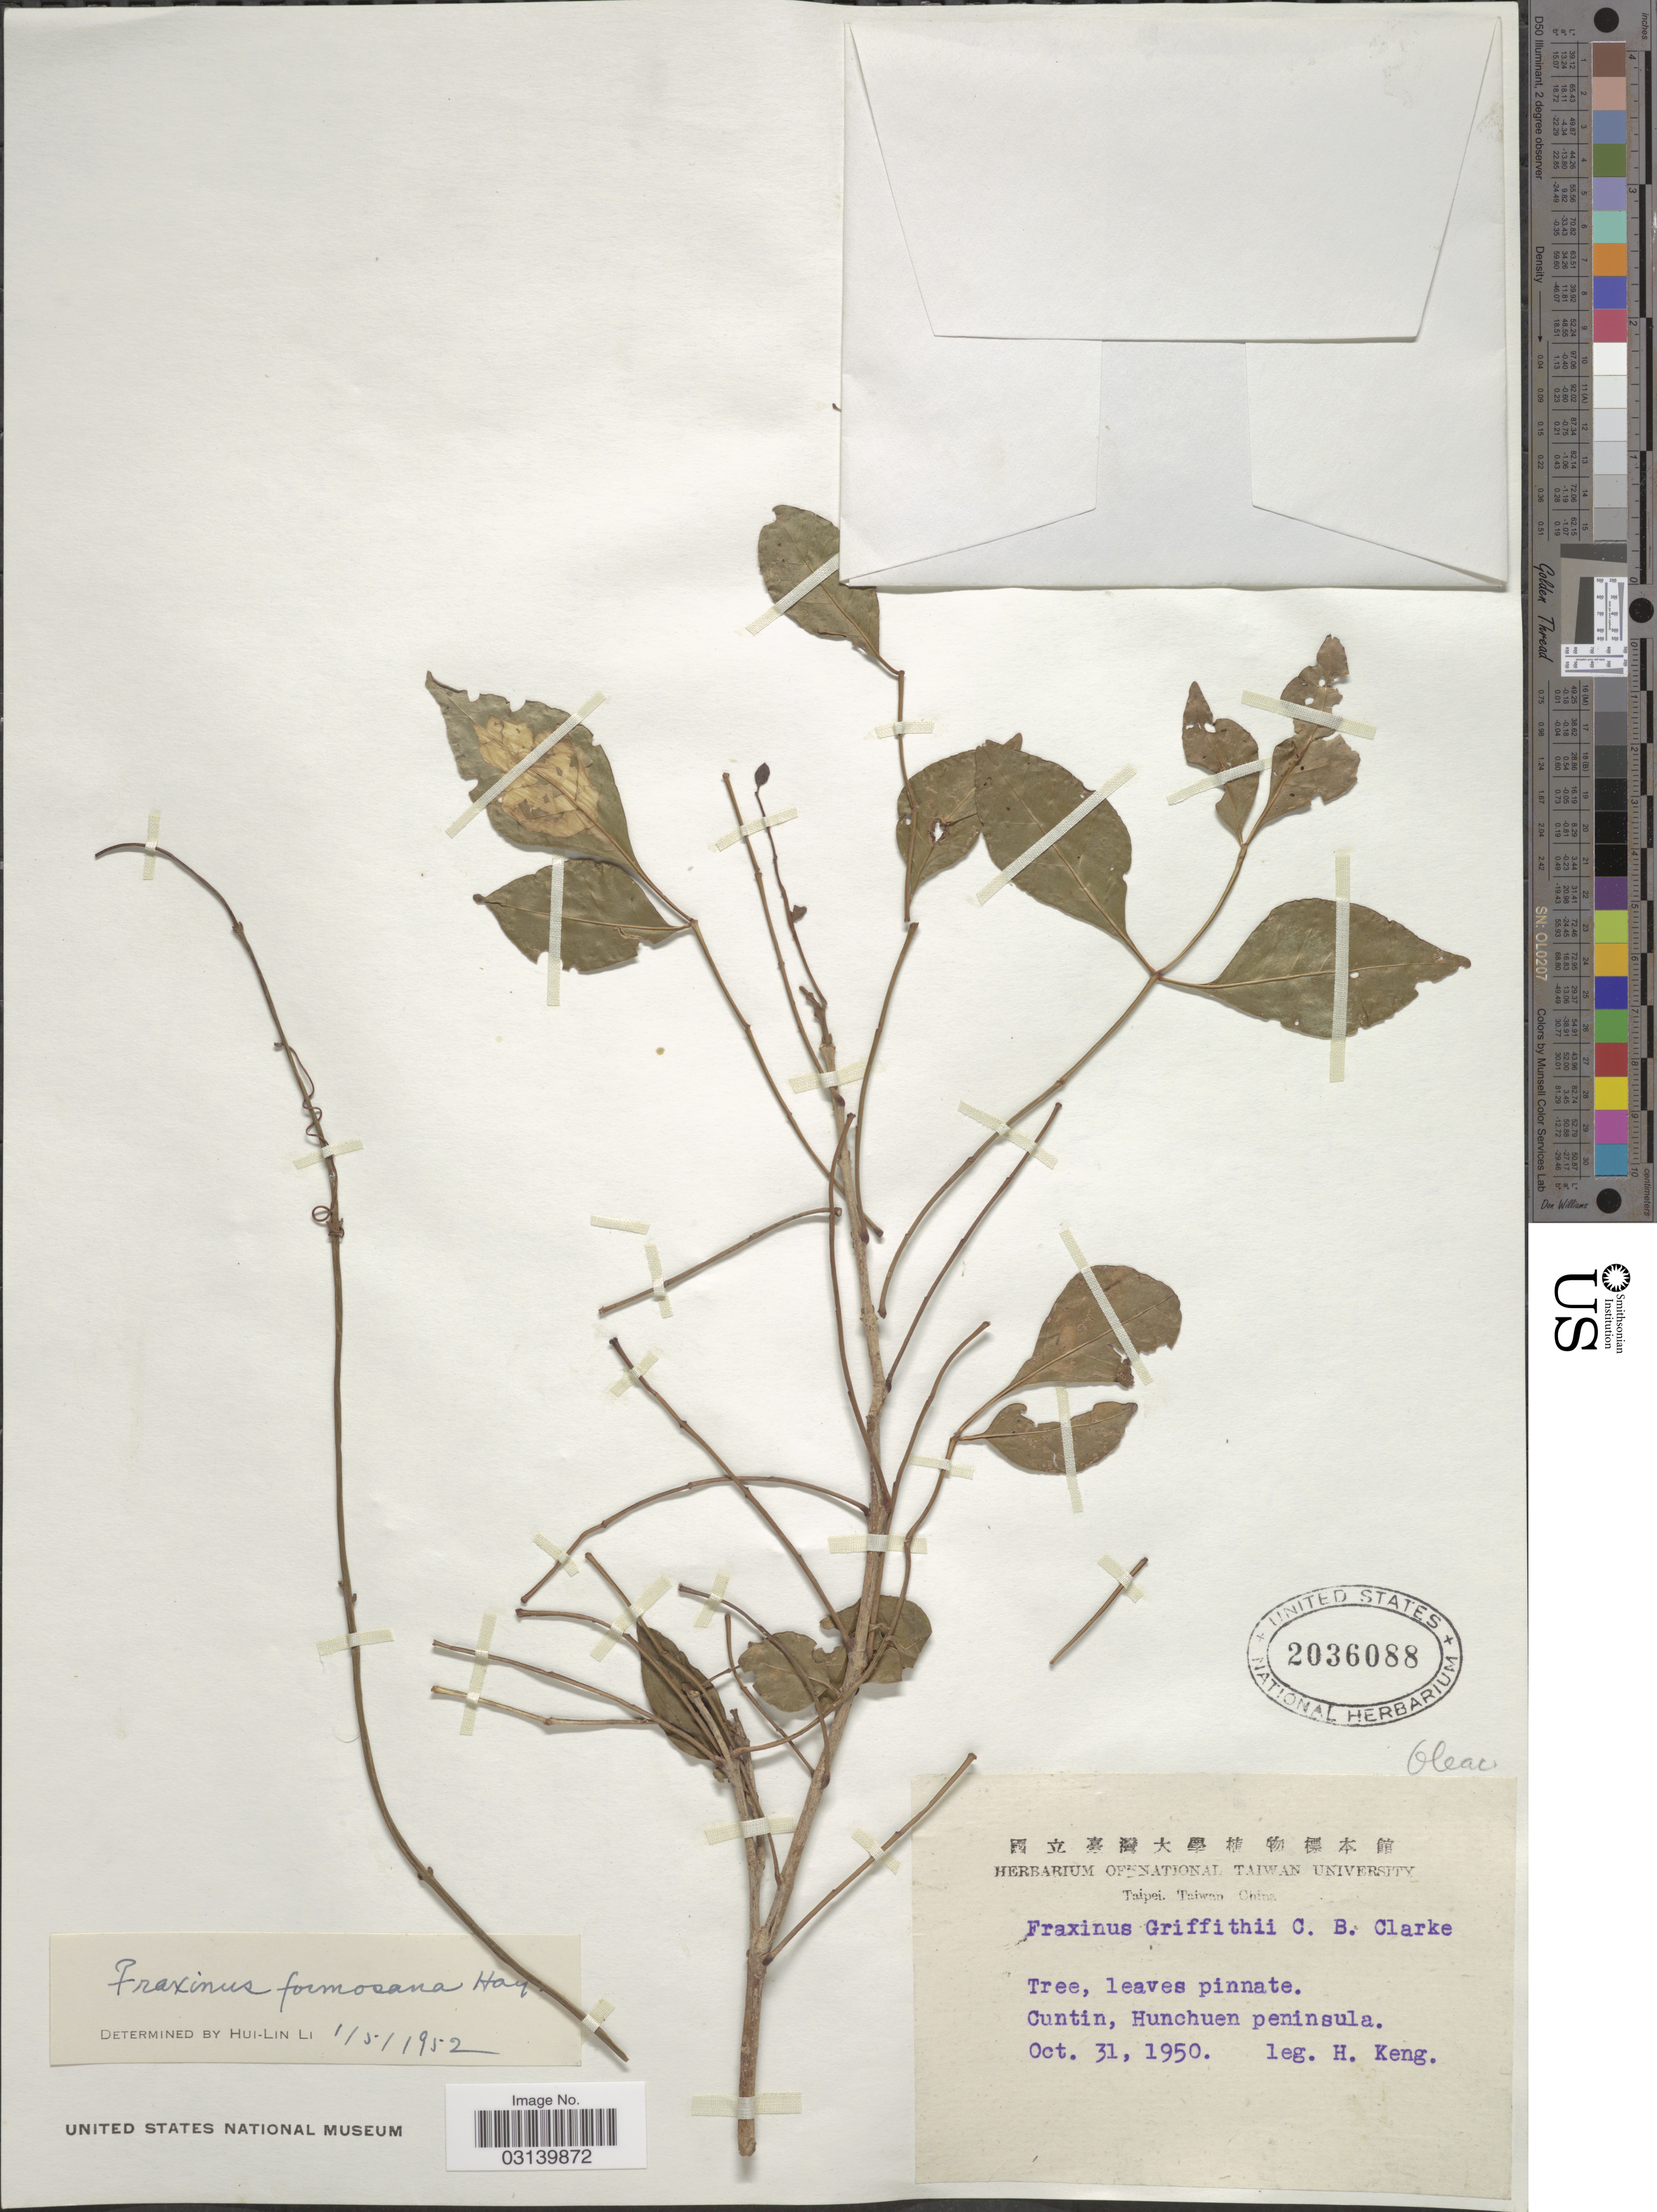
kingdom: Plantae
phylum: Tracheophyta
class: Magnoliopsida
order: Lamiales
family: Oleaceae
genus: Fraxinus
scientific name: Fraxinus formosana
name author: Hayata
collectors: H. Keng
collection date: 1950-10-31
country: Taiwan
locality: Cuntin, Hunchuen peninsula.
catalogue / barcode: US 2036088